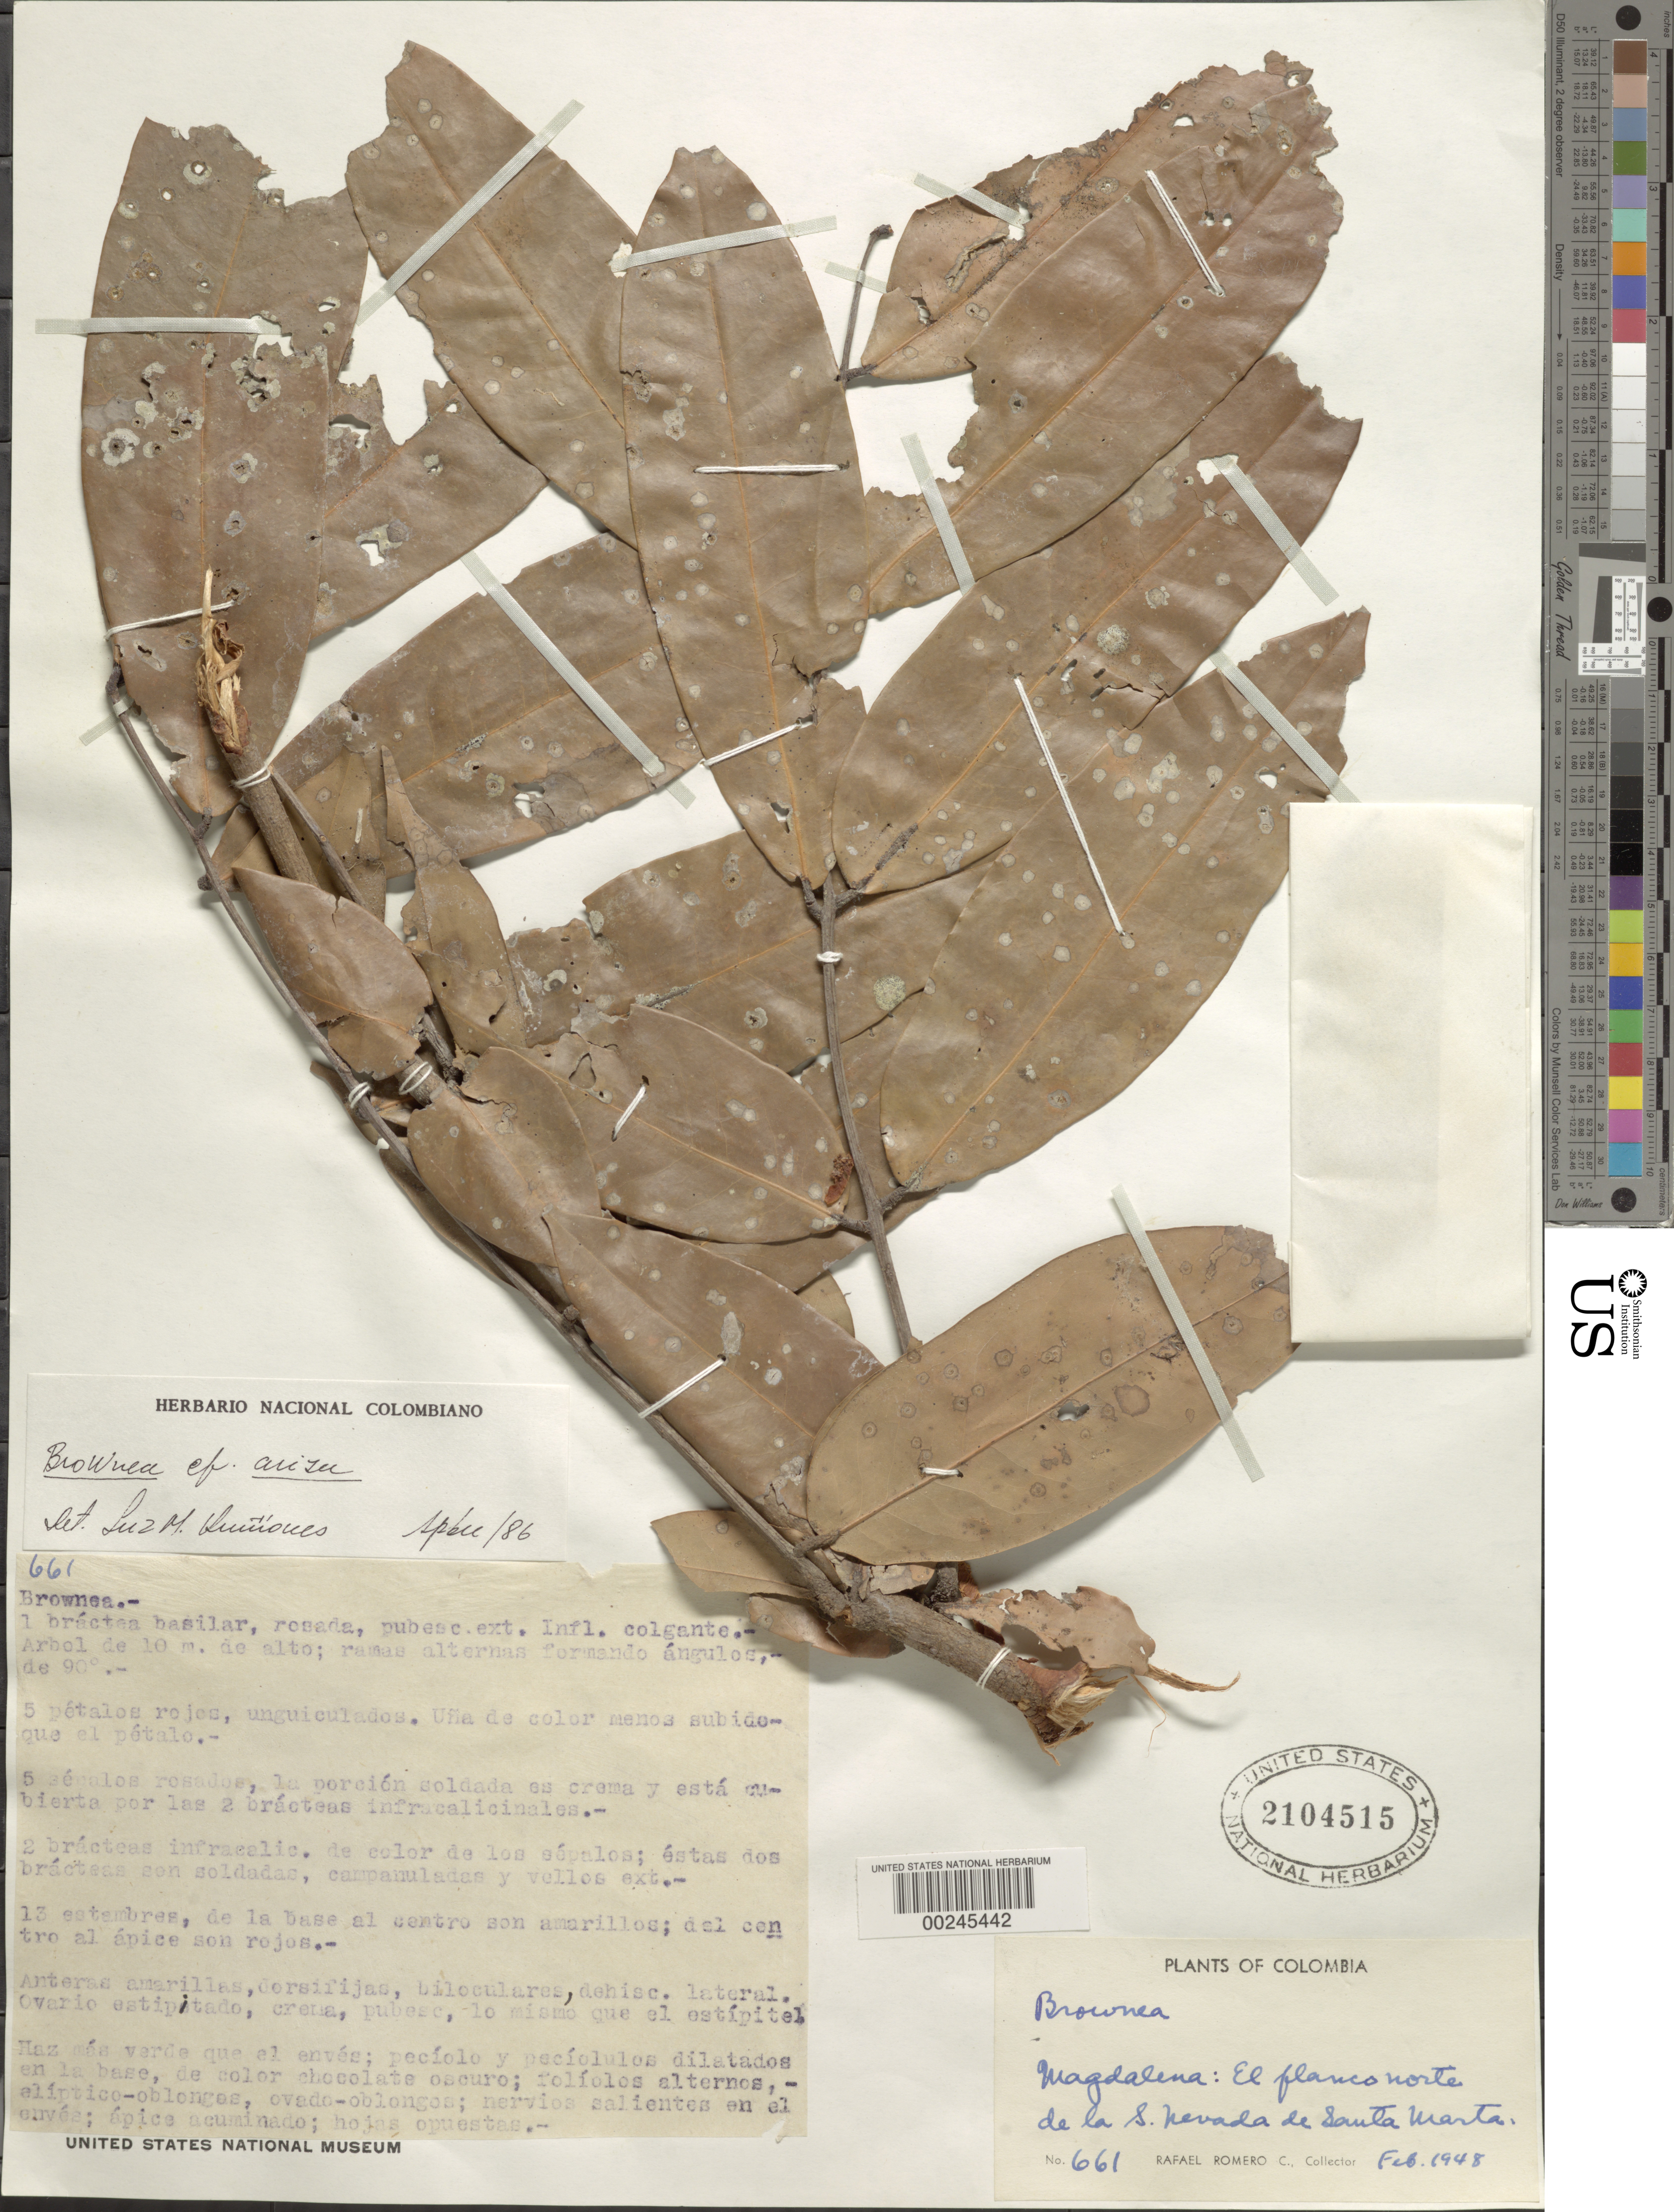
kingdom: Plantae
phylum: Tracheophyta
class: Magnoliopsida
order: Fabales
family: Fabaceae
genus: Brownea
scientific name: Brownea ariza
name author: Benth.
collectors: R. Romero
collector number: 661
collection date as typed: Feb 1948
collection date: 1948-02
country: Colombia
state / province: Magdalena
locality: N face of S. Nevada de Santa Marta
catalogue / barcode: US 2104515